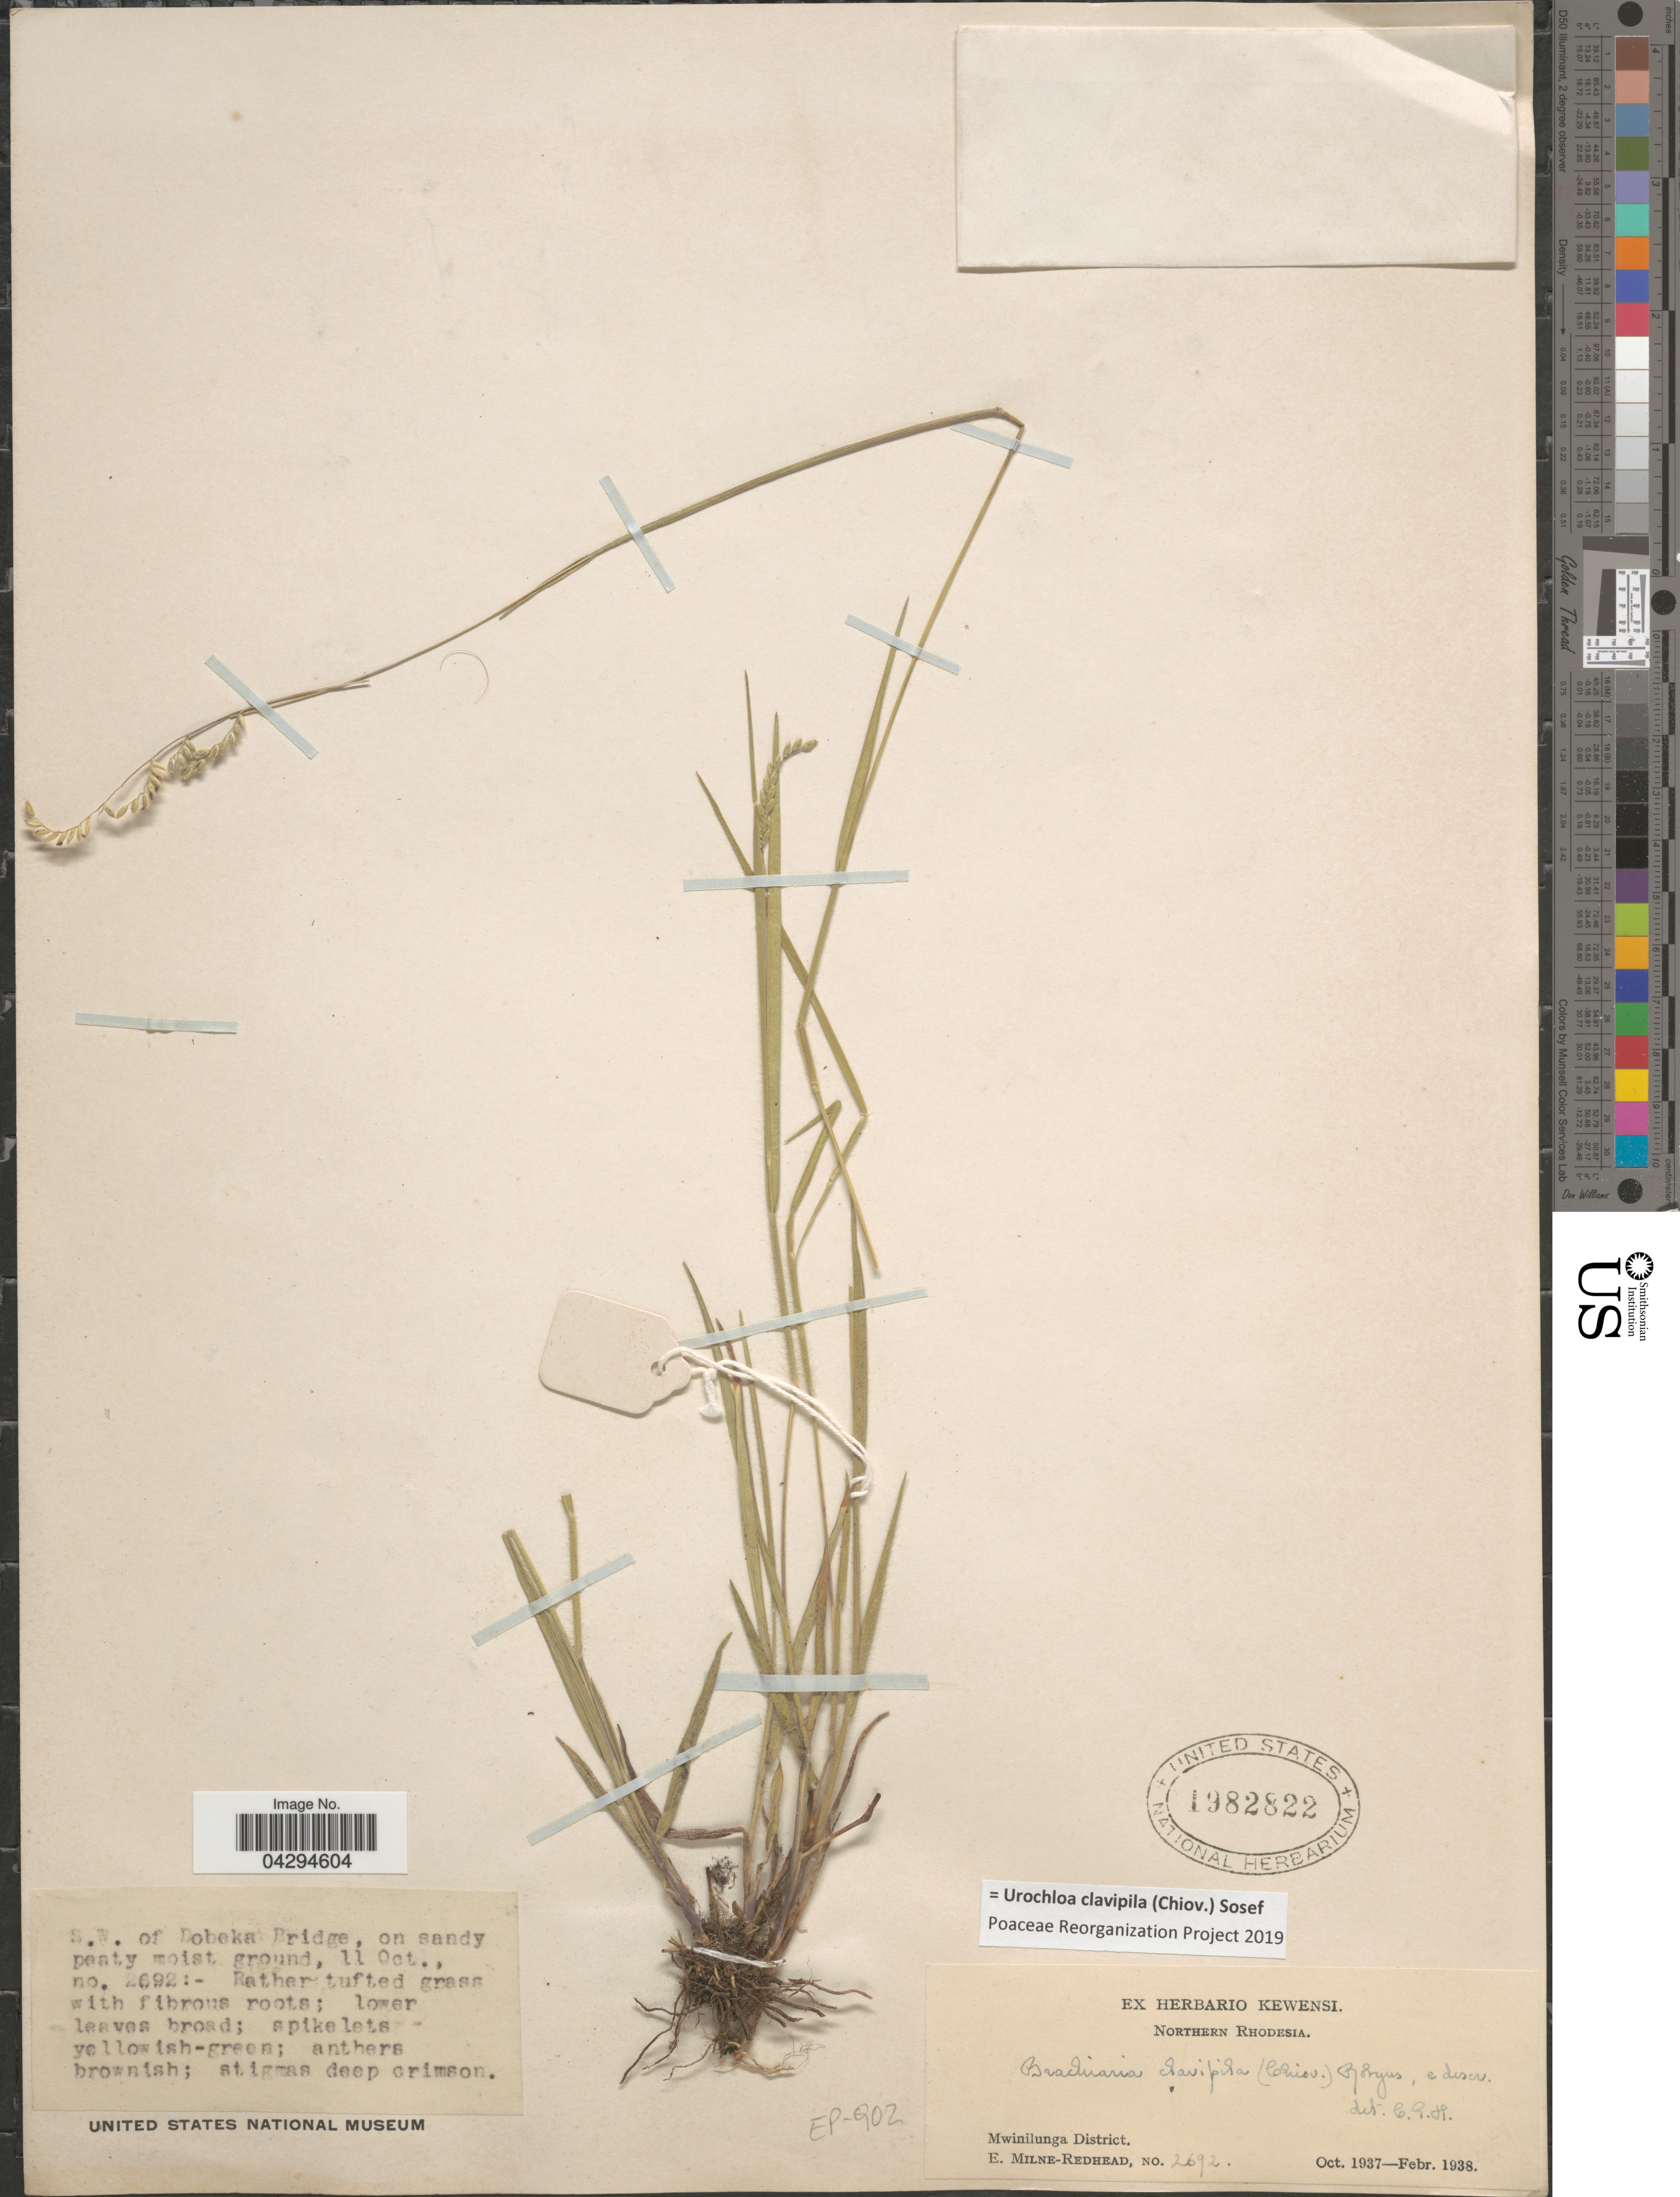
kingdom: Plantae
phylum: Tracheophyta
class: Liliopsida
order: Poales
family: Poaceae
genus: Urochloa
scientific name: Urochloa clavipila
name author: (Chiov.) Sosef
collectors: E. W. Milne-Redhead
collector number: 2692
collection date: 1937-10-11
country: Zambia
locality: Northern Rhodesia. Mwinilunga District. S. W. of Dobeka Bridge.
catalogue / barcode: US 1982822